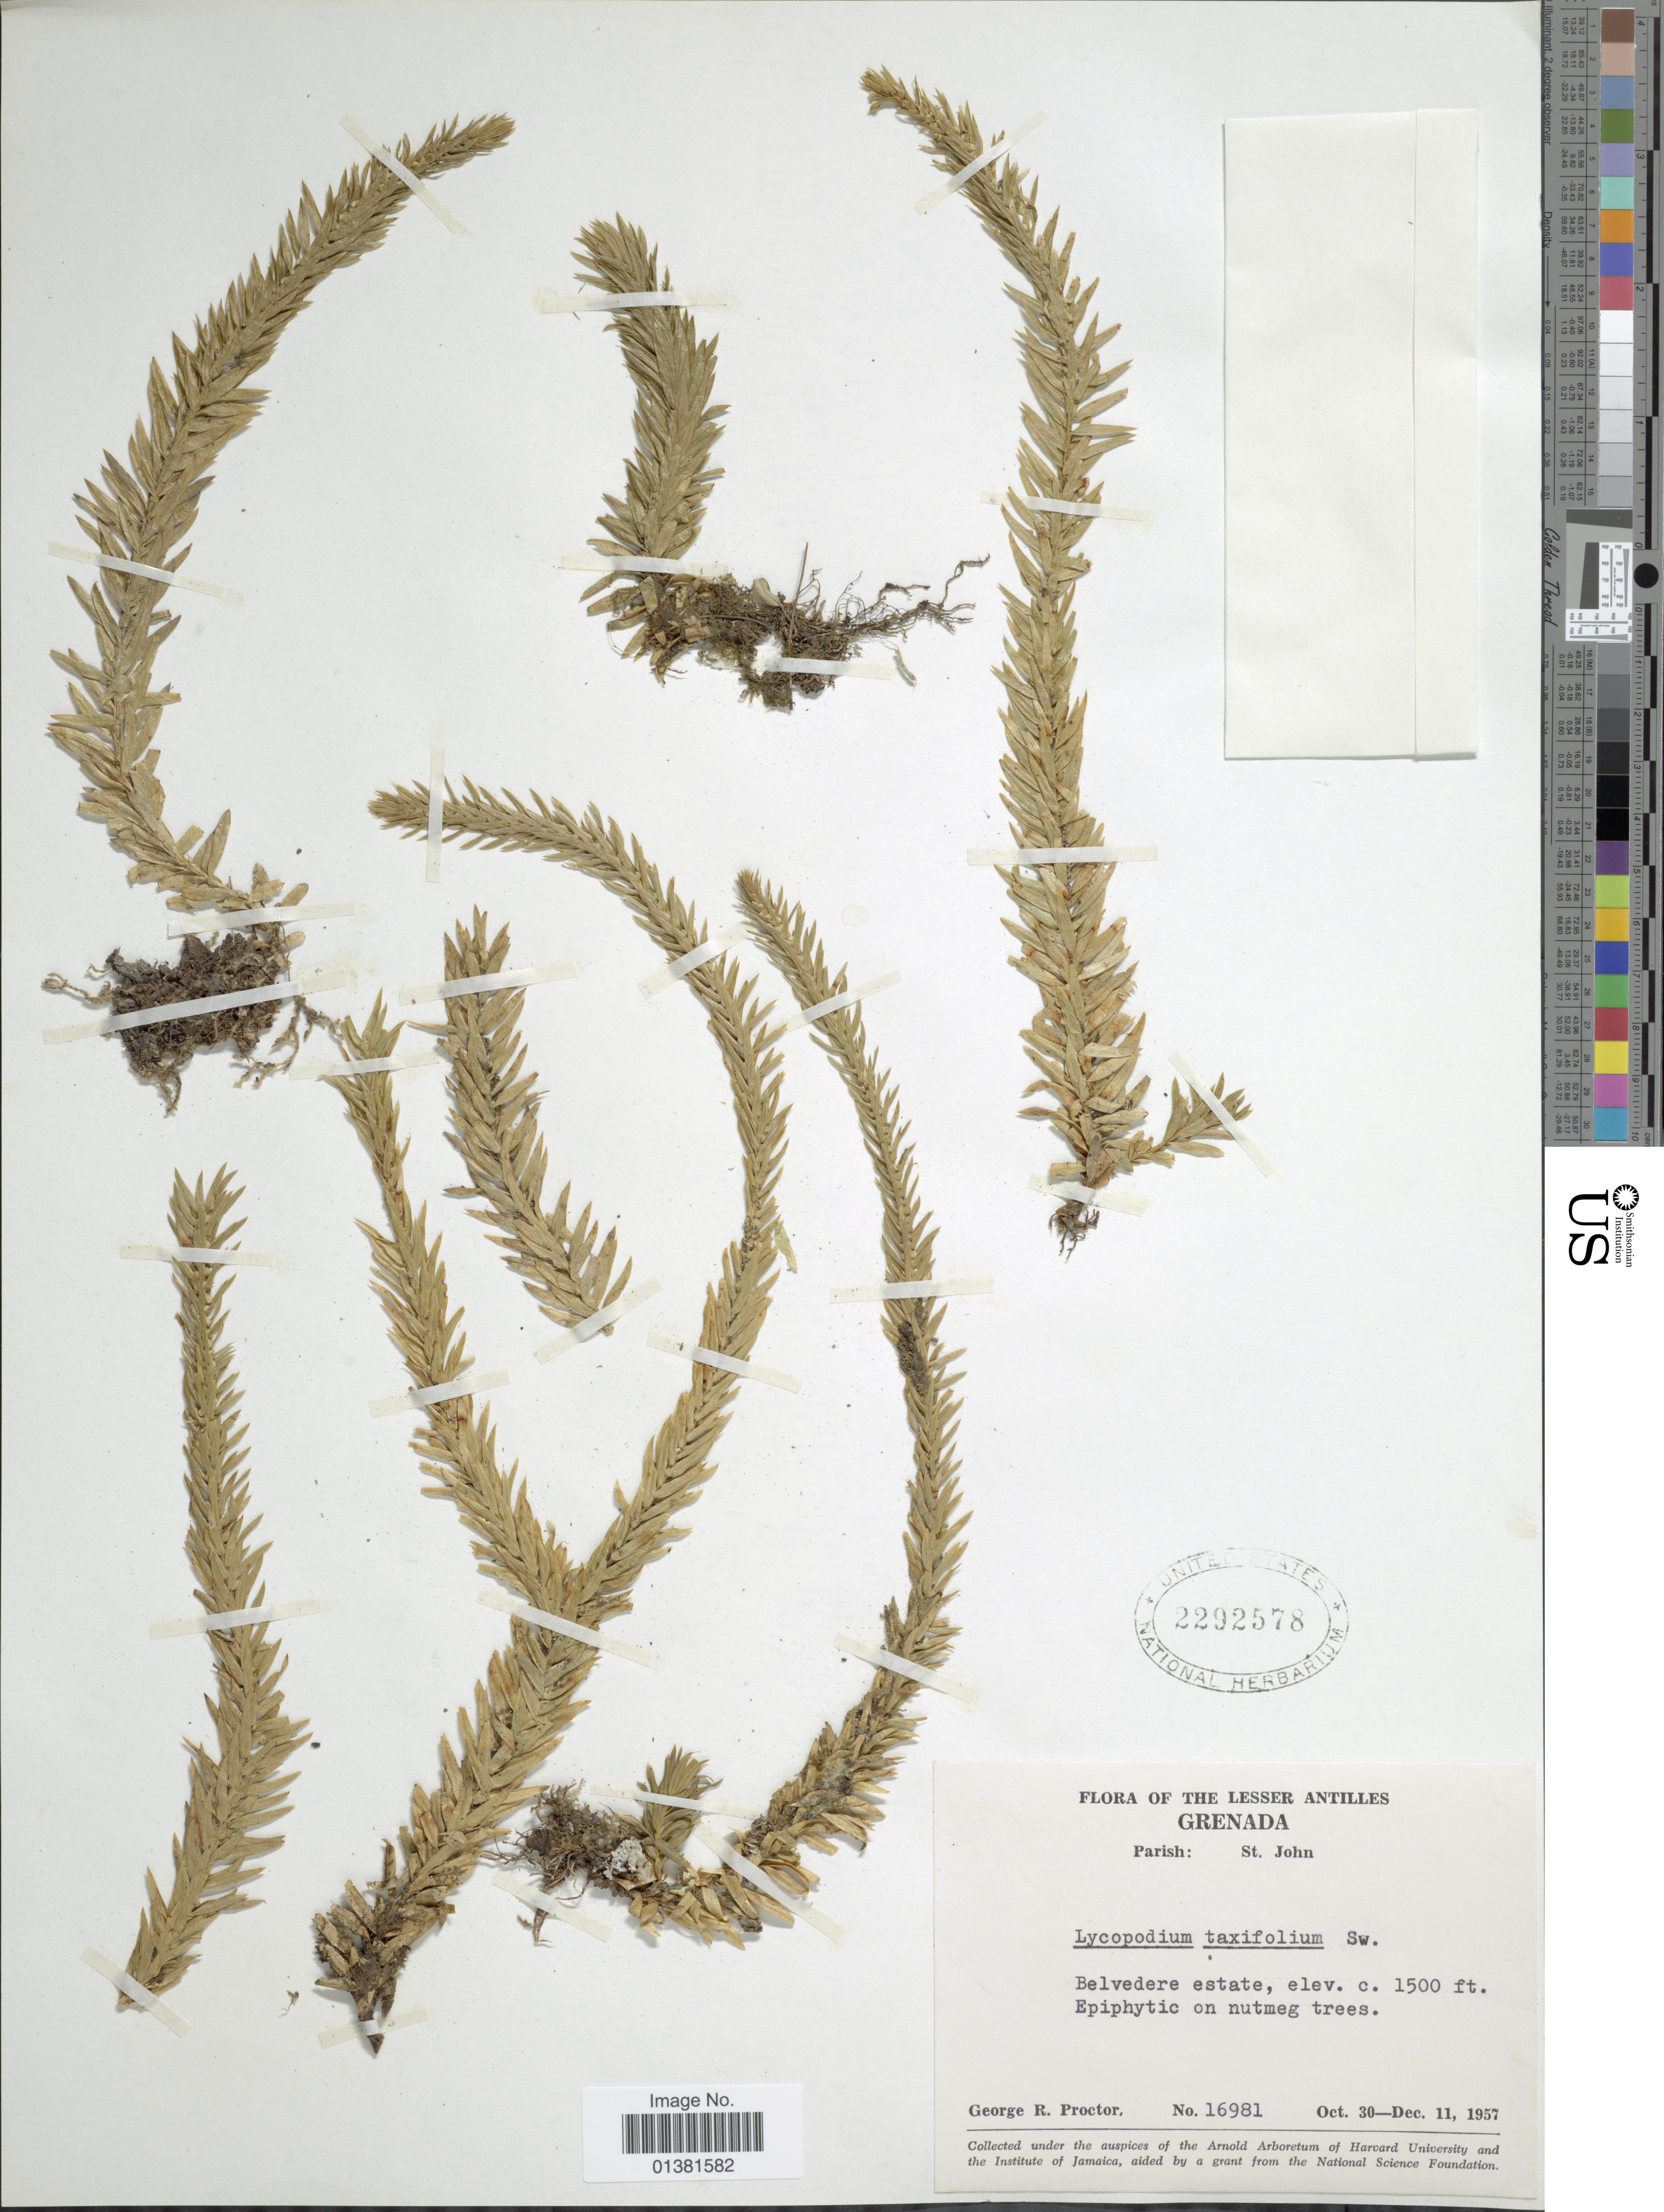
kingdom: Plantae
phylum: Tracheophyta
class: Lycopodiopsida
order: Lycopodiales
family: Lycopodiaceae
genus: Phlegmariurus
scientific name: Phlegmariurus taxifolius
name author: (Sw.) Á. Löve & D. Löve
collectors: G. R. Proctor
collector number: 16981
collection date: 1957-10-30/1957-12-11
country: Grenada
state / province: Saint John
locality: The Lesser Antilles, Belvedere estate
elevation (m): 457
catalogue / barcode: US 2292578